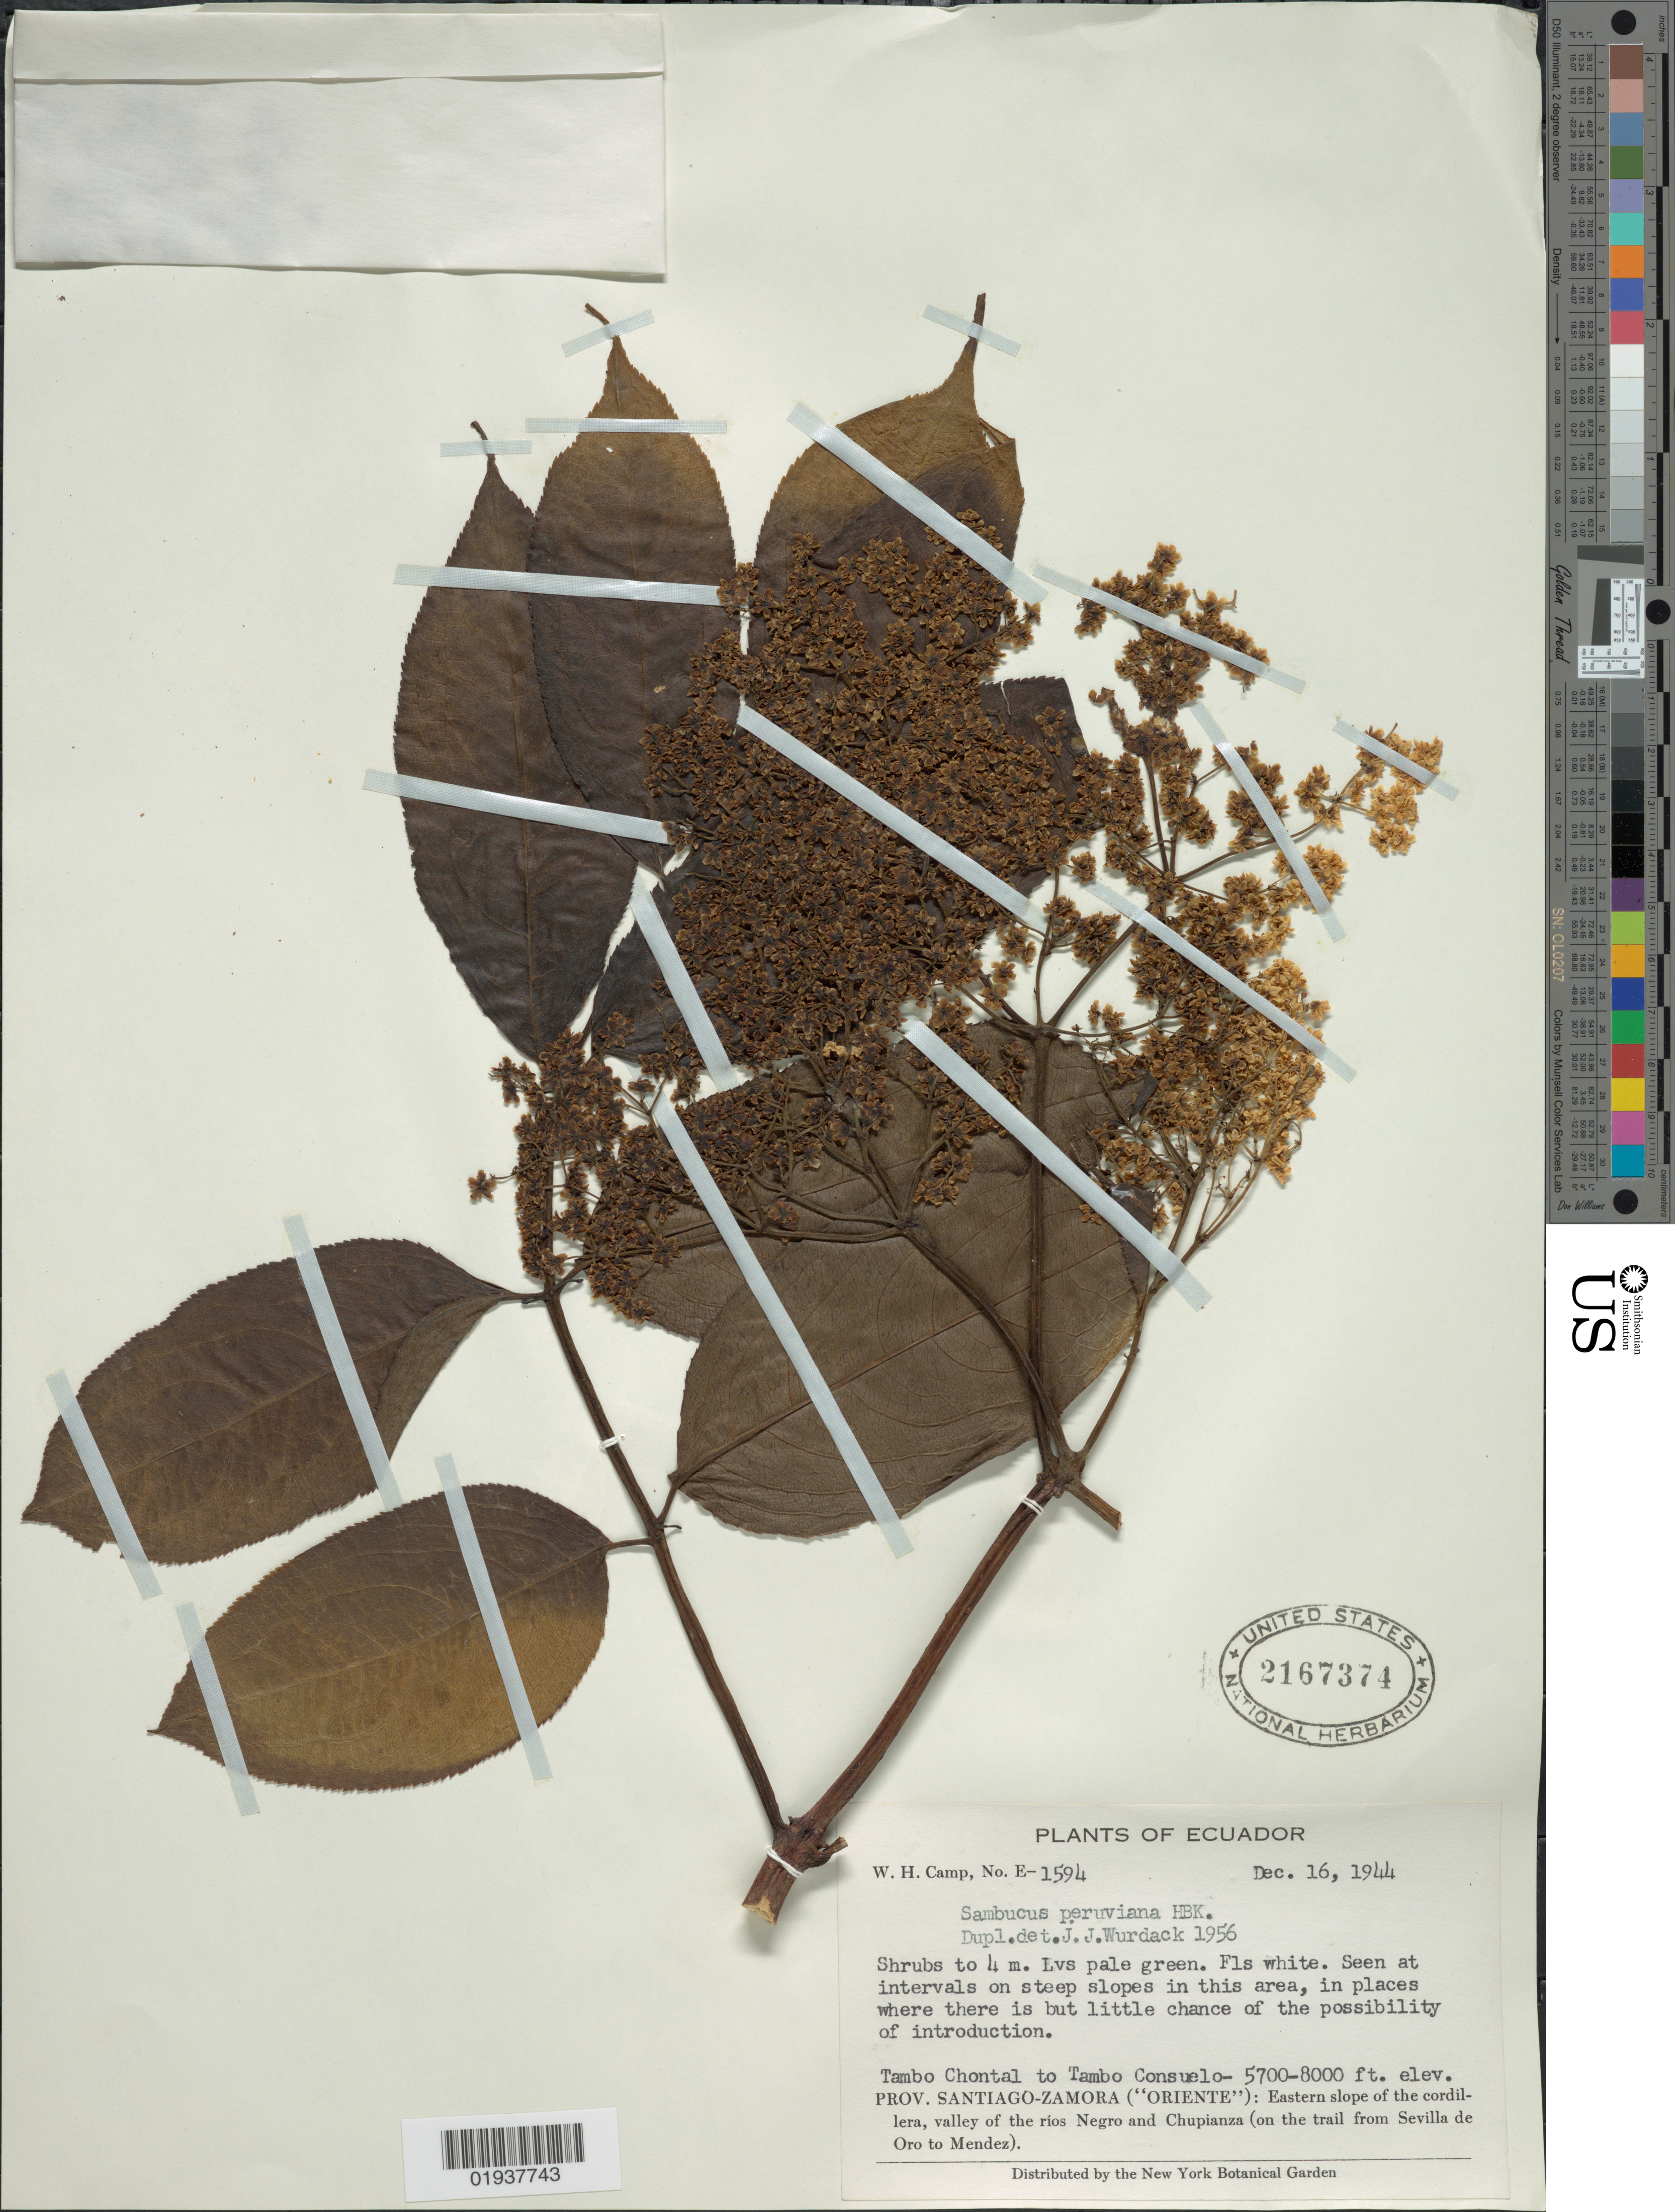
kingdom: Plantae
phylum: Tracheophyta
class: Magnoliopsida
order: Dipsacales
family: Viburnaceae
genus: Sambucus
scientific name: Sambucus peruviana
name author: Kunth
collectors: W. H. Camp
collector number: E-1594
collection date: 1944-12-16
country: Ecuador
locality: Tambo Chontal to Tambo Consuelo. Prov. Santiago-Zamora ("Oriente"): Eastern slope of the cordillera, valley of the ríos Negro and Chupianza (on the trail from Sevilla de Oro to Mendez).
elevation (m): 1737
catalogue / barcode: US 2167374